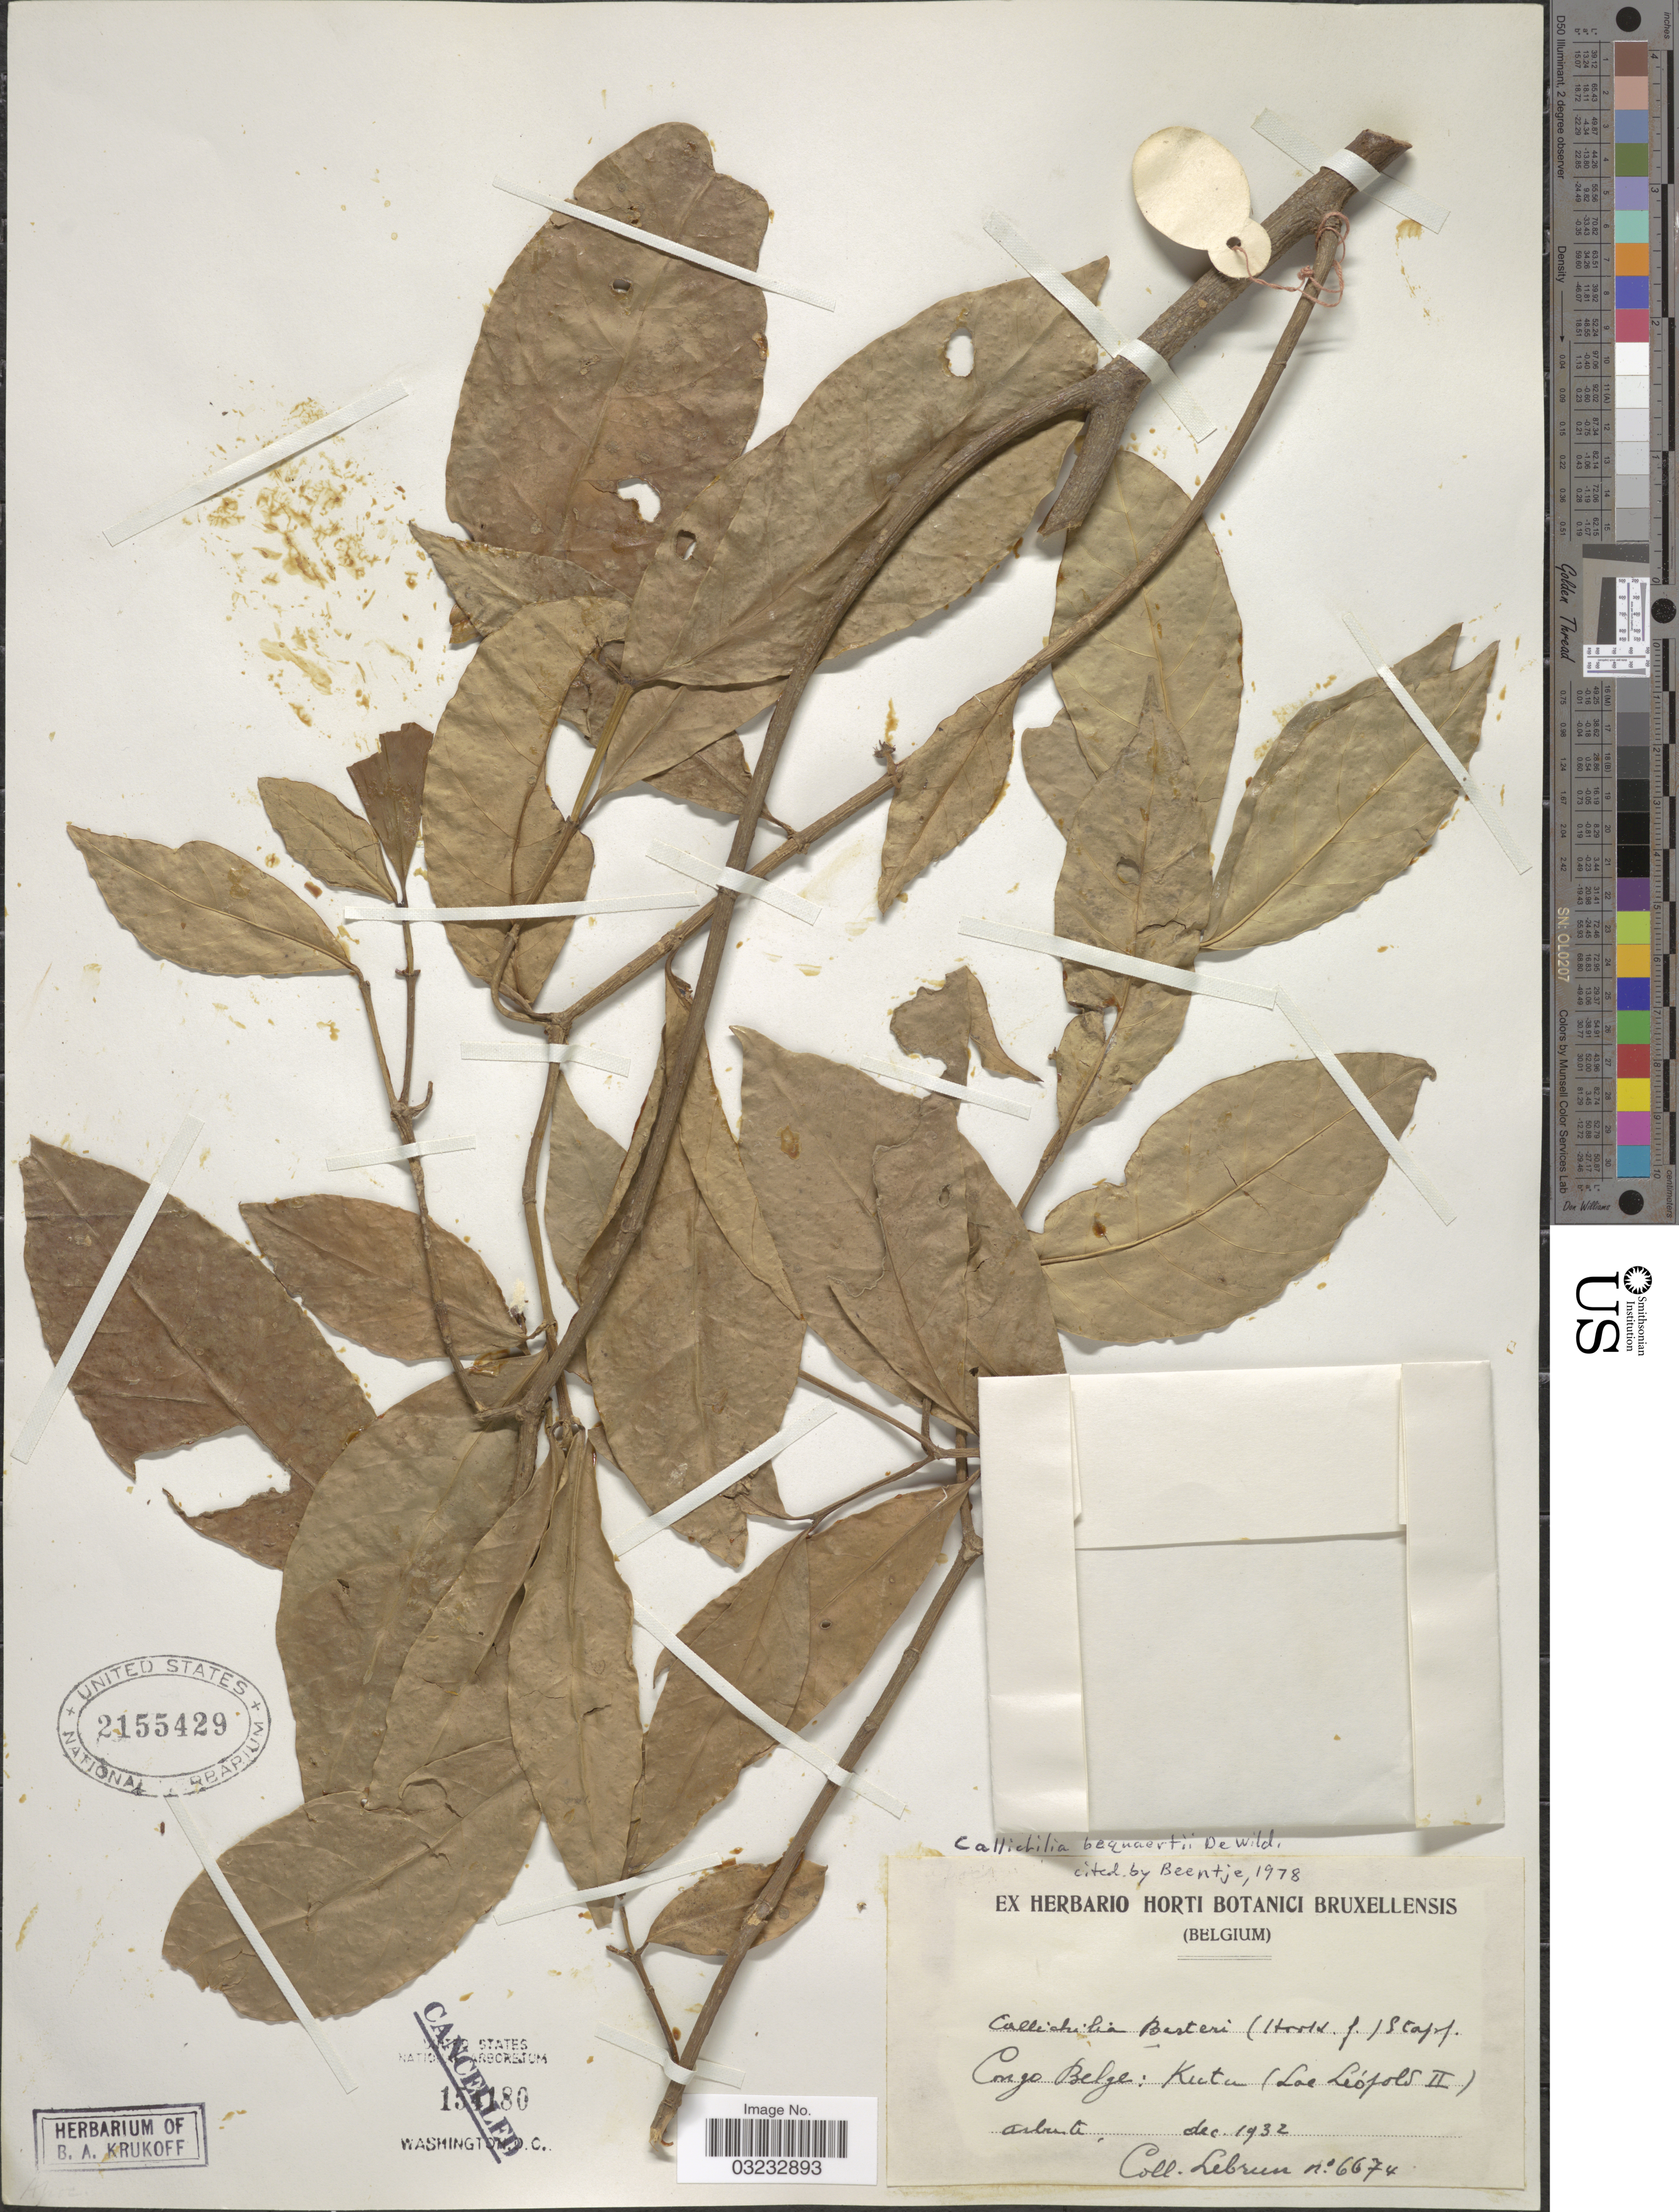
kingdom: Plantae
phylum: Tracheophyta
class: Magnoliopsida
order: Gentianales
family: Apocynaceae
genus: Callichilia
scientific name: Callichilia bequaertii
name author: De Wild.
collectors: J.A. Lebrun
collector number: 6674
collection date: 1932-12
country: Congo, Democratic Republic of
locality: Congo Belge: Kutu (Lac Leópold II).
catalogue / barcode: US 2155429